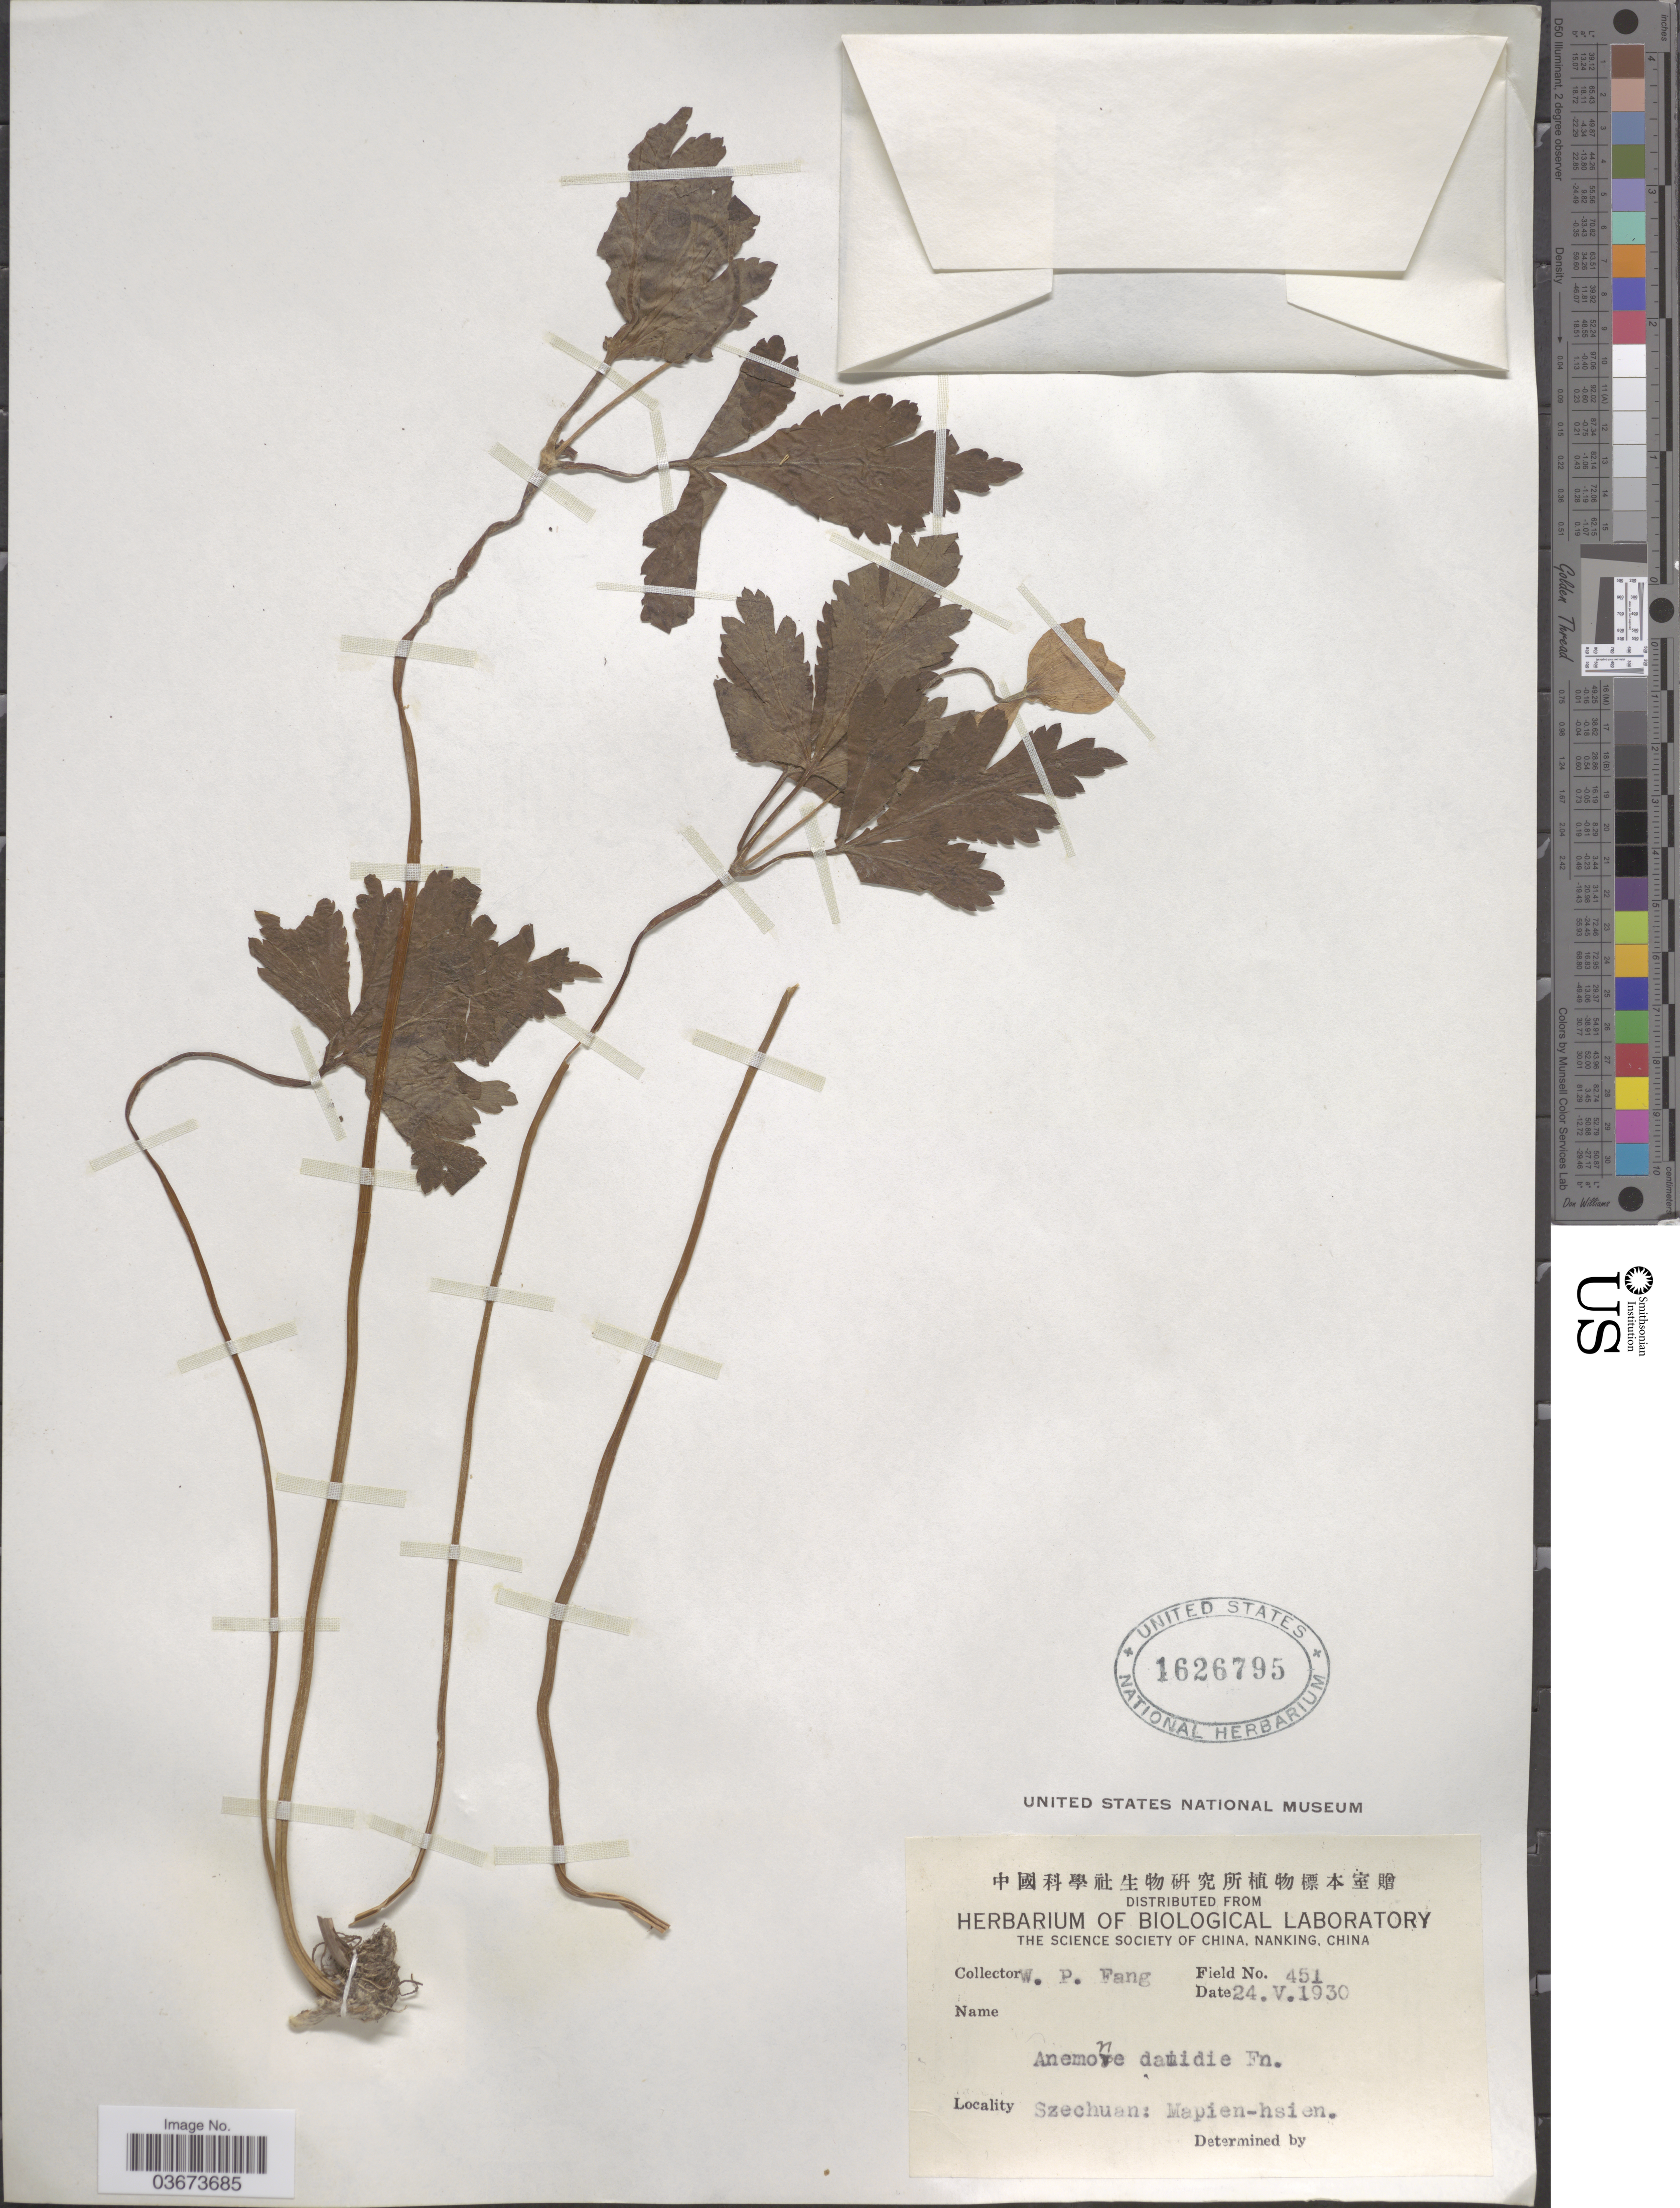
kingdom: Plantae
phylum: Tracheophyta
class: Magnoliopsida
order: Ranunculales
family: Ranunculaceae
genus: Anemone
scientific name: Anemone davidii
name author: Franch.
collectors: W. P. Fang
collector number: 451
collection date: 1930-05-24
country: China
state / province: Sichuan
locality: Szechuan: Mapien-hsien.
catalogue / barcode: US 1626795